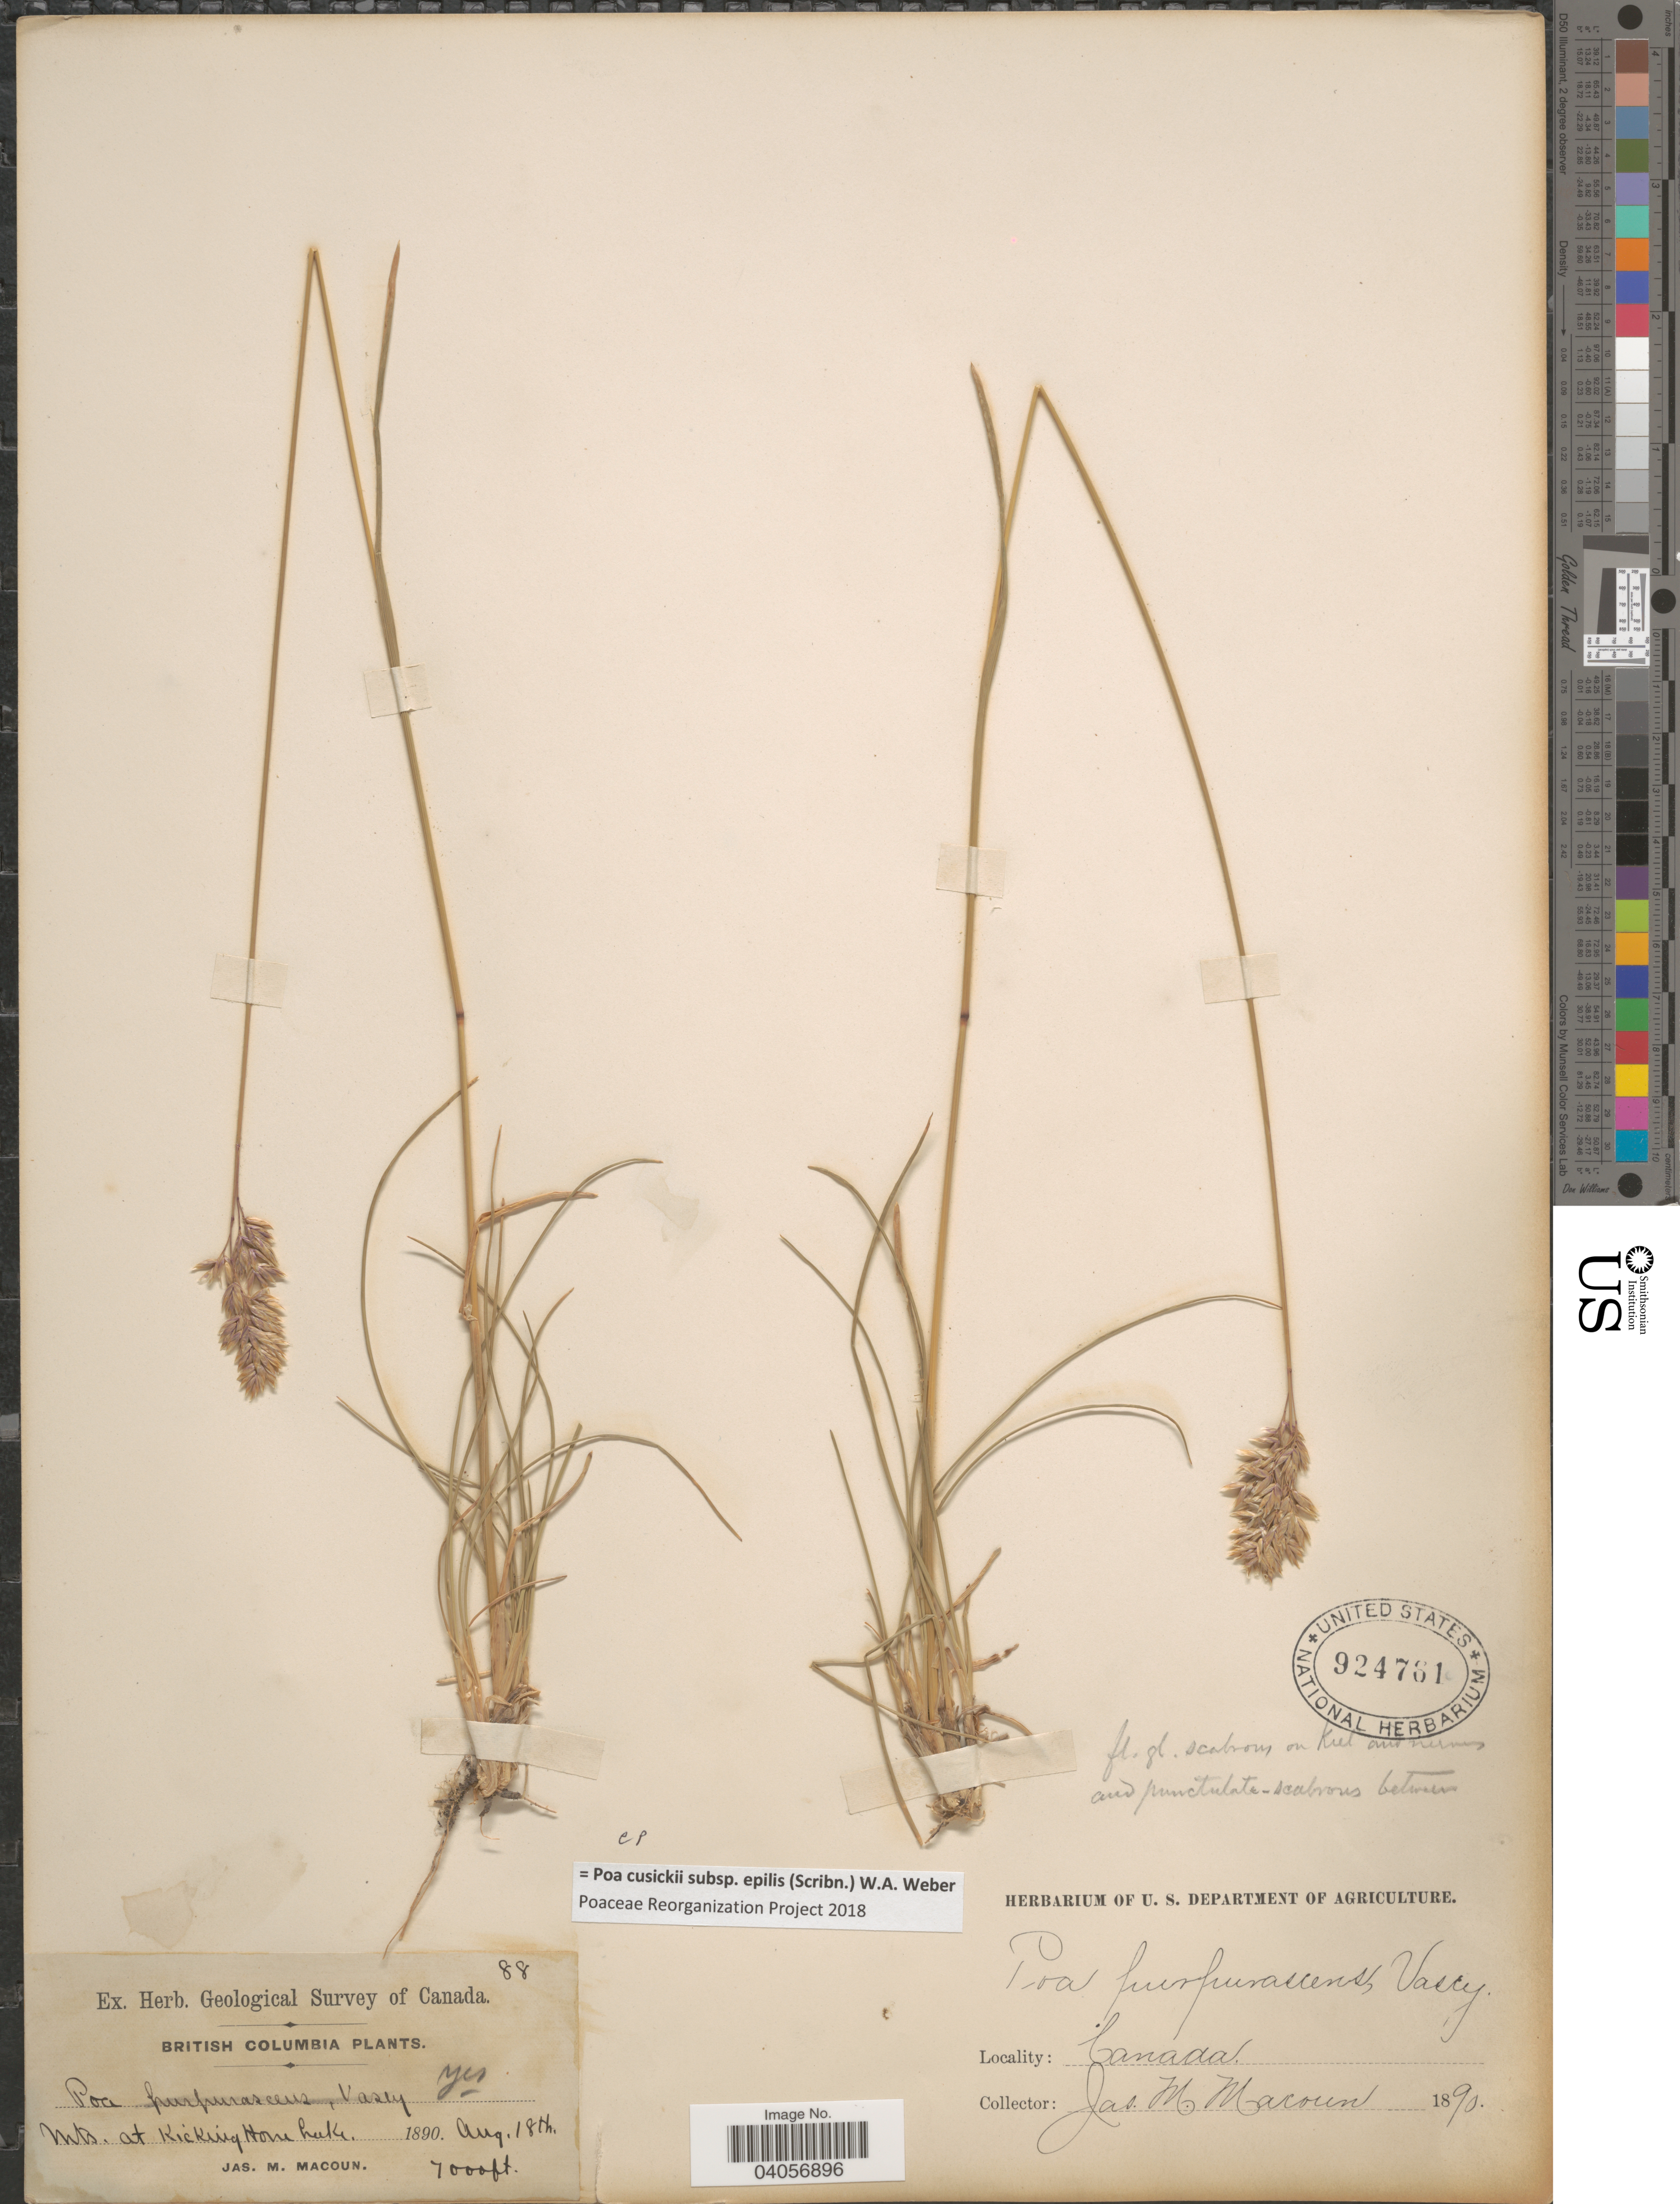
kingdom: Plantae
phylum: Tracheophyta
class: Liliopsida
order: Poales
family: Poaceae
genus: Poa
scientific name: Poa cusickii subsp. epilis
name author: (Scribn.) W.A. Weber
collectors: J. M. Macoun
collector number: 88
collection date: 1890-08-18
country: Canada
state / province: British Columbia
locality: Mts. at Kicking Horse Lake.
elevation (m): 2134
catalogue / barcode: US 924761